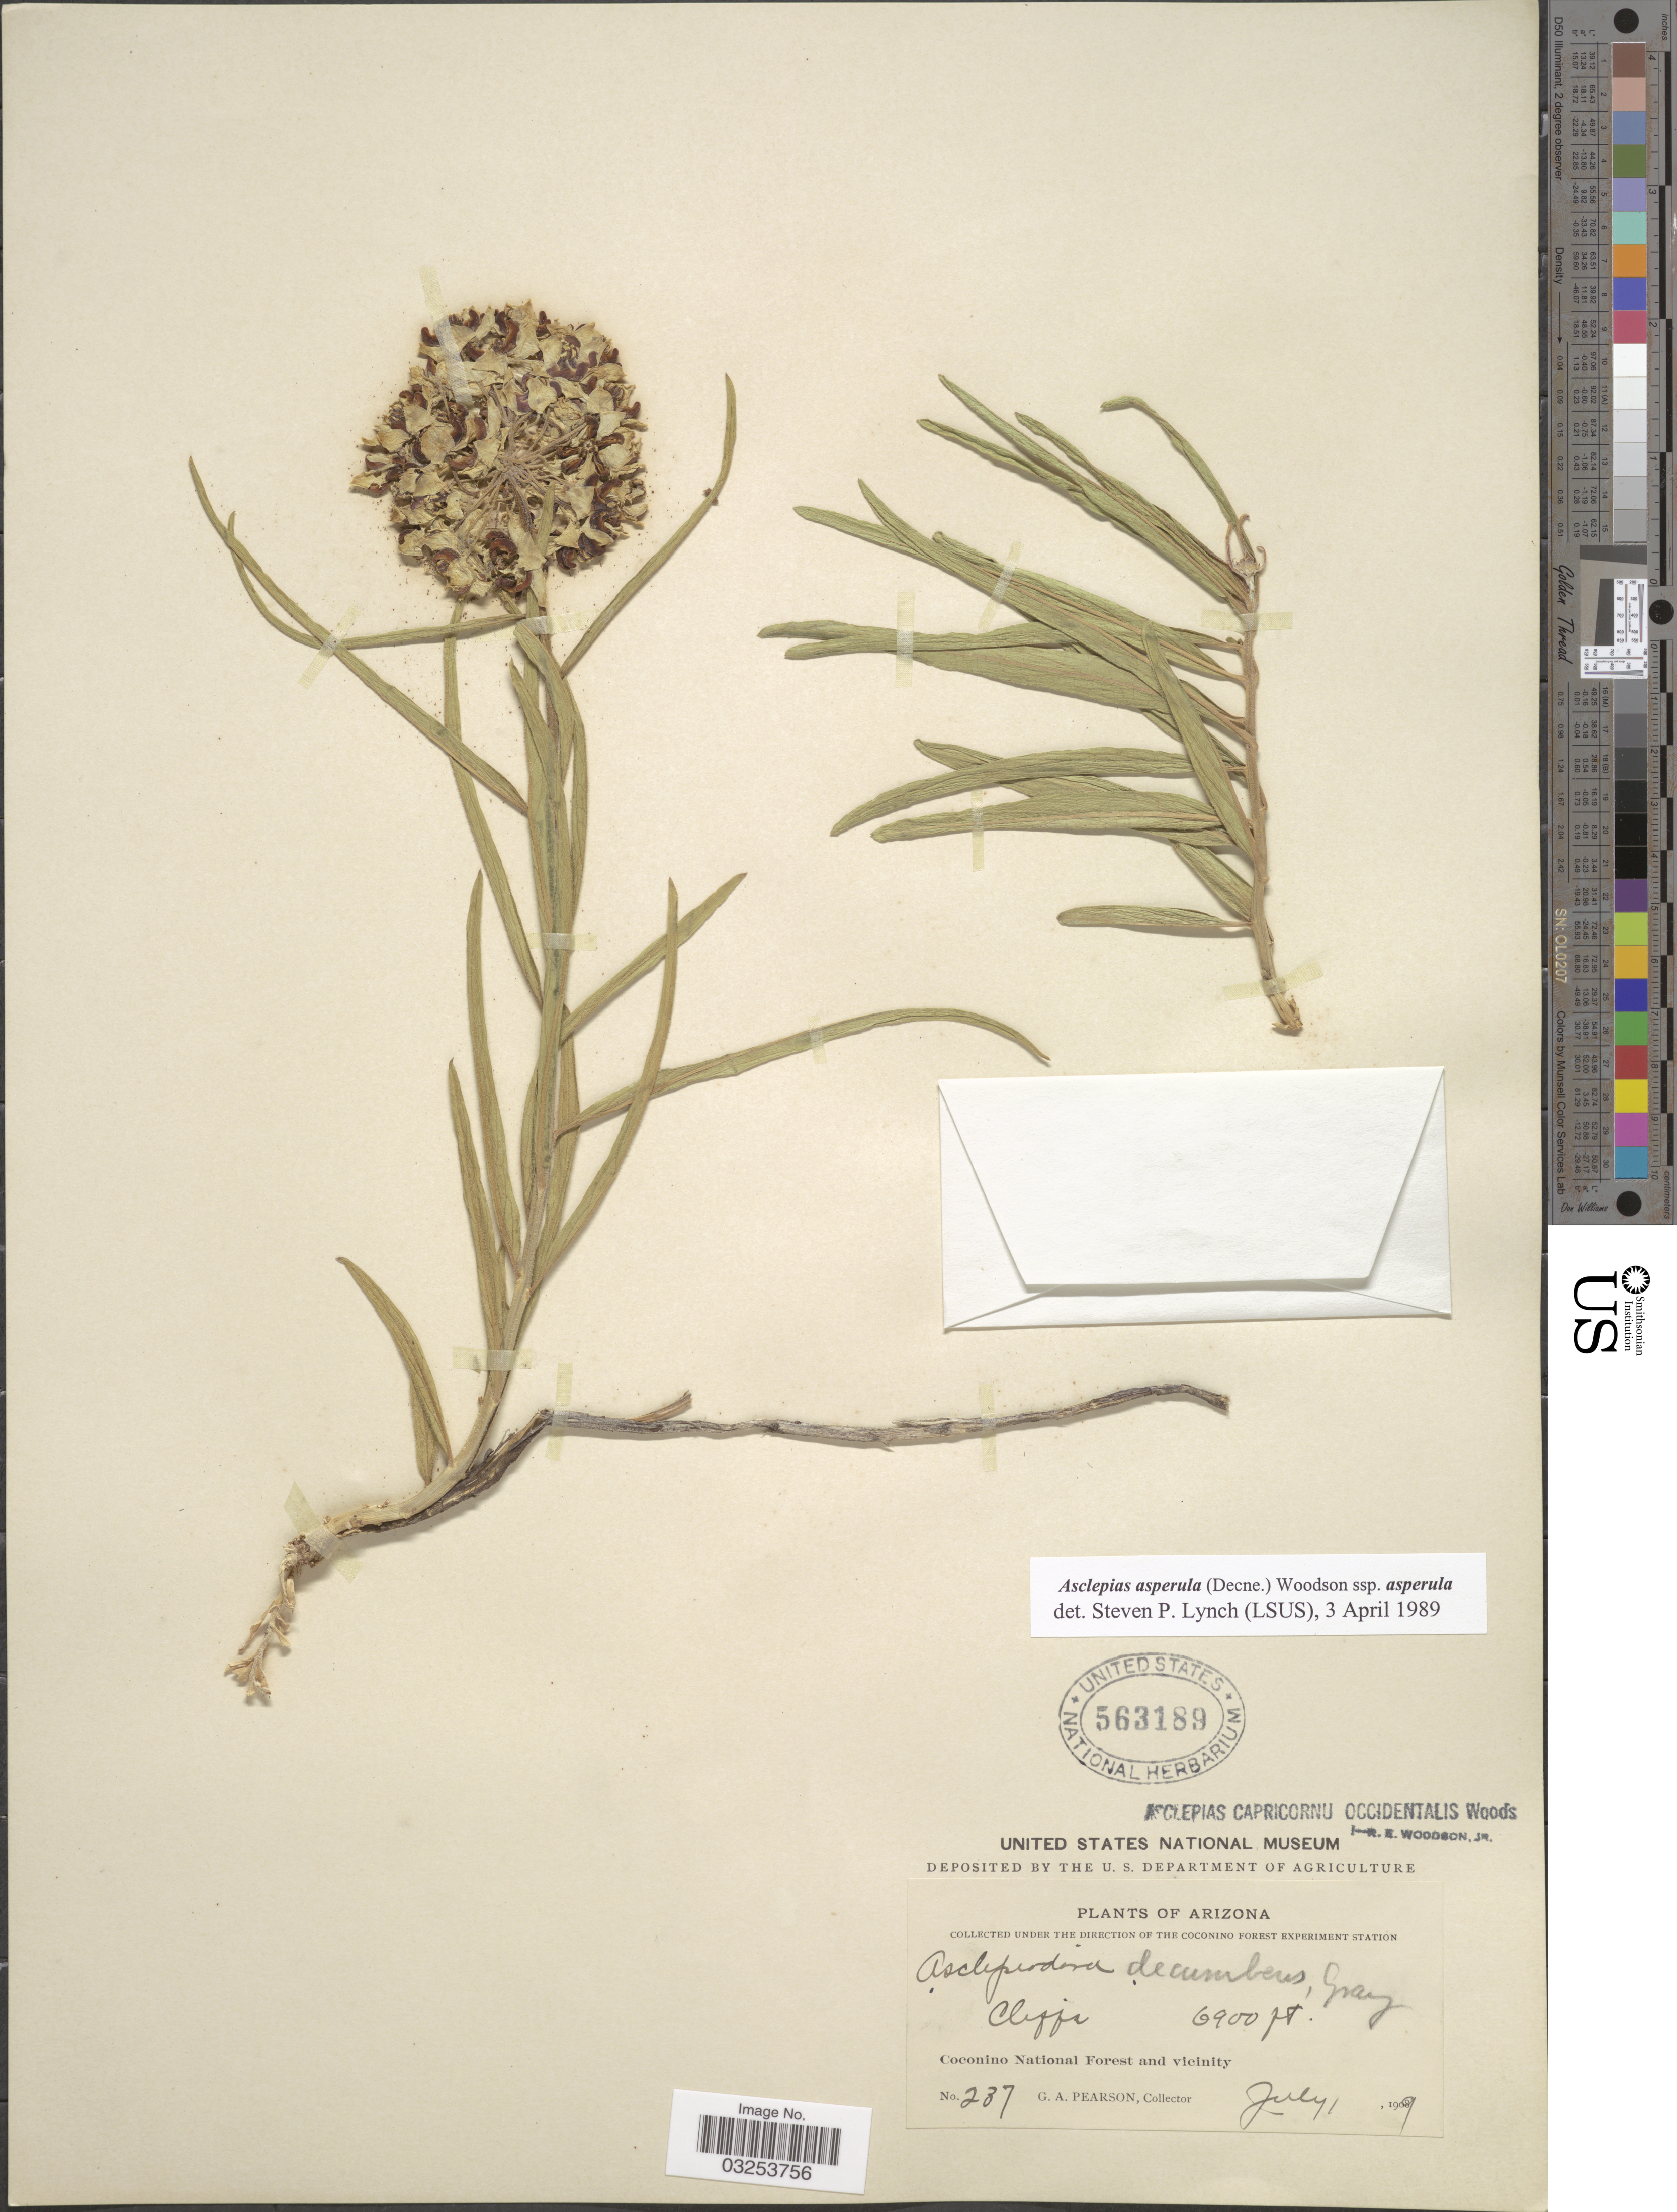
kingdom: Plantae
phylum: Tracheophyta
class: Magnoliopsida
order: Gentianales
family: Apocynaceae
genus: Asclepias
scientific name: Asclepias asperula subsp. asperula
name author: (Decne.) Woodson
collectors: G. Pearson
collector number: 237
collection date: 1909-07-01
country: United States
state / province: Arizona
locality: Coconino National Forest and vicinity.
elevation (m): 2103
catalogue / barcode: US 563189